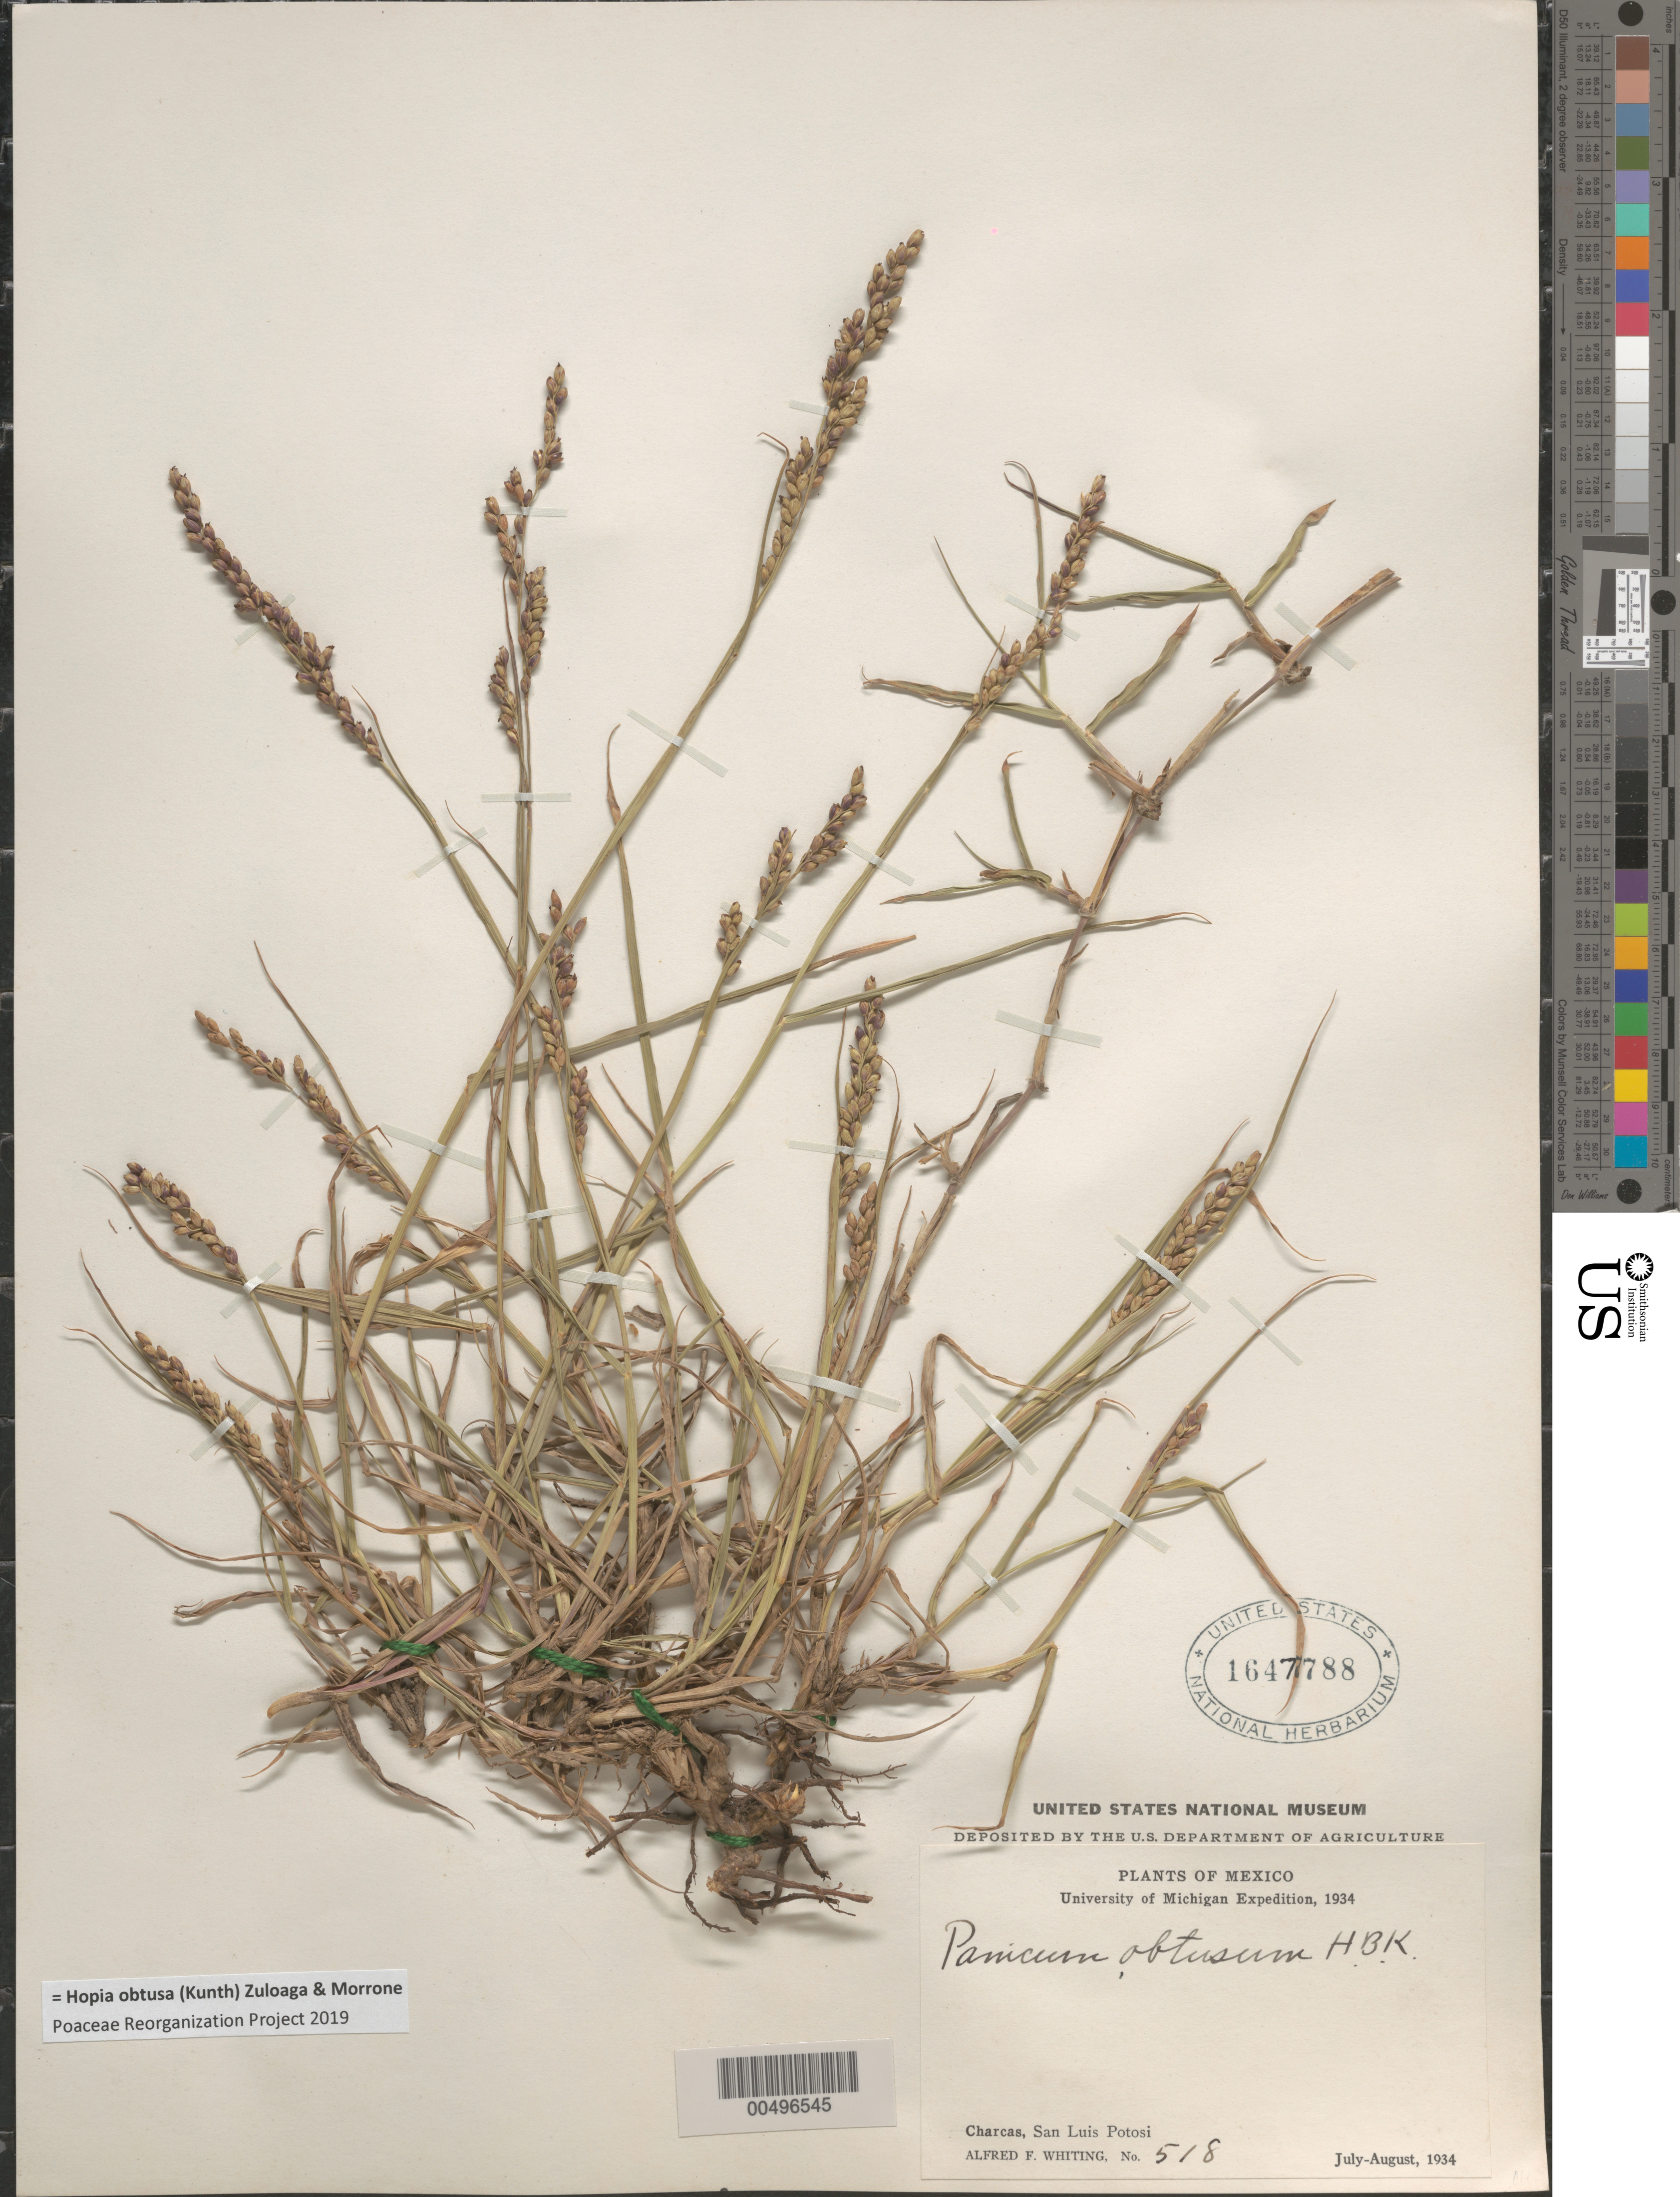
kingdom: Plantae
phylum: Tracheophyta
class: Liliopsida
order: Poales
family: Poaceae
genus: Panicum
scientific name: Panicum obtusum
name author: Kunth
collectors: A. F. Whiting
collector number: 518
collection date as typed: Jul 1934 to Aug 1934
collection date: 1934-07/1934-08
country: Mexico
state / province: San Luis Potosi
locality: Charcas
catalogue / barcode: US 1647788